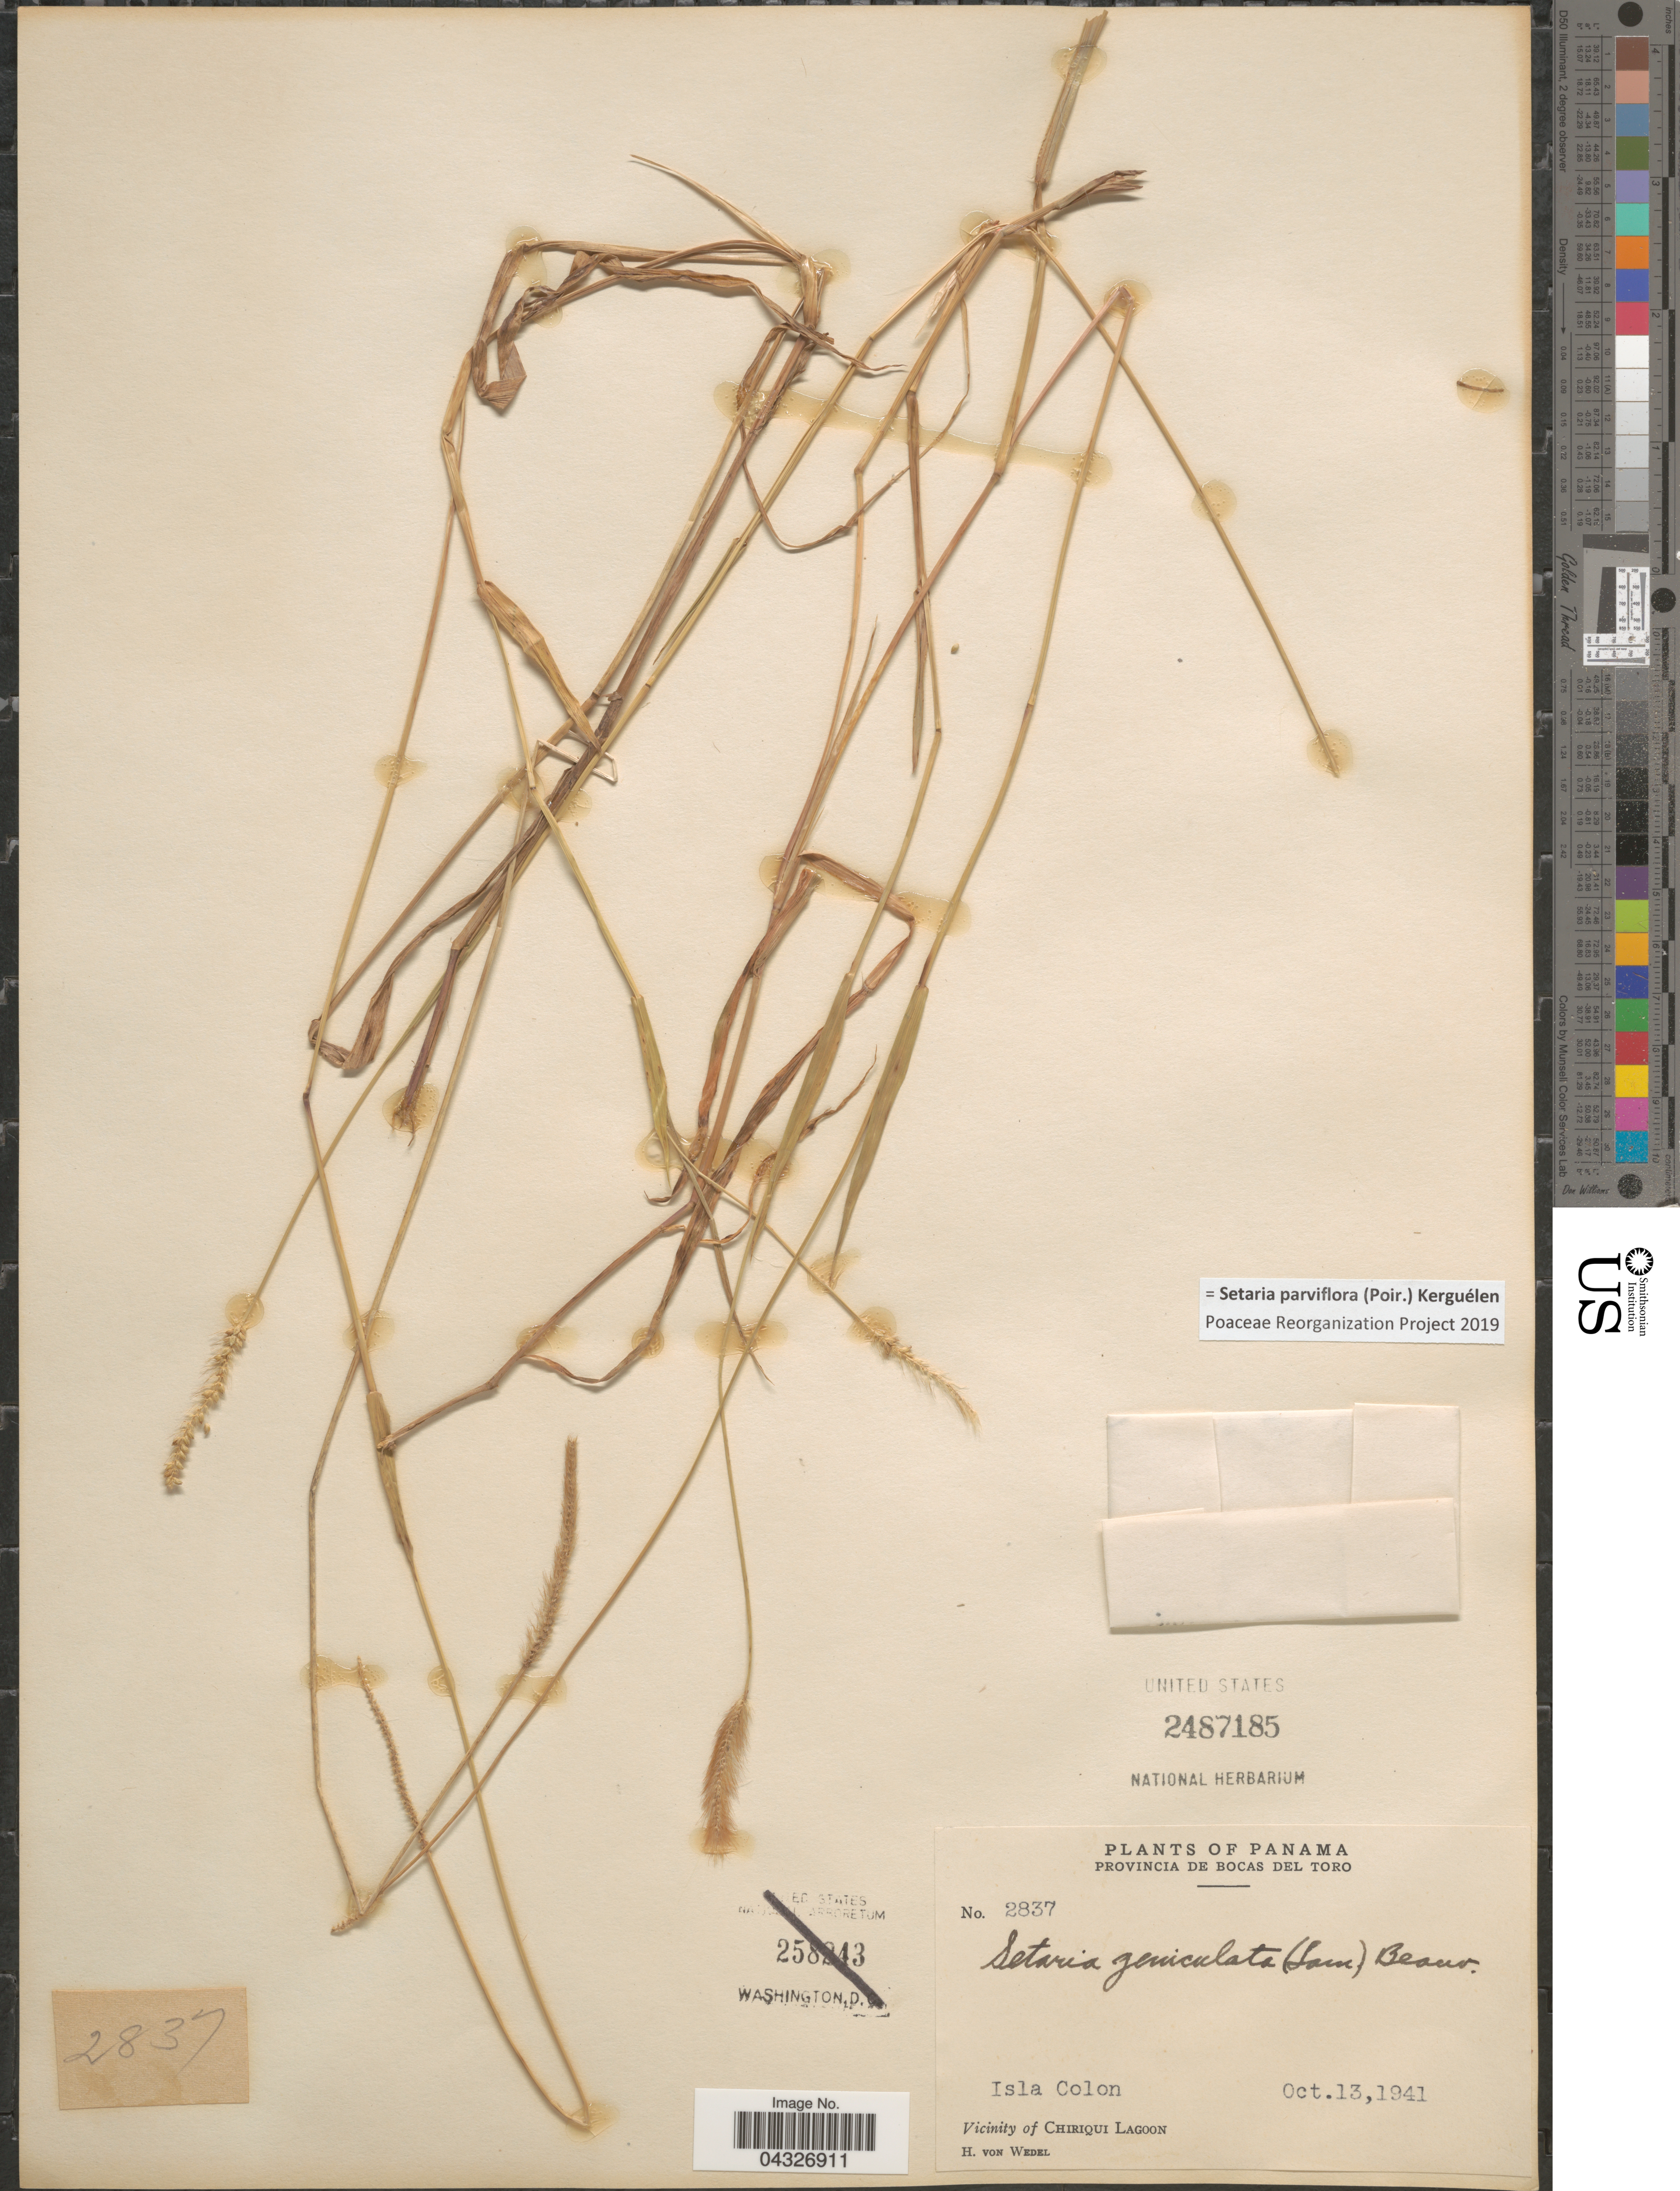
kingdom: Plantae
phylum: Tracheophyta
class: Liliopsida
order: Poales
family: Poaceae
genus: Setaria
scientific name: Setaria parviflora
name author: (Poir.) Kerguélen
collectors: H. von Wedel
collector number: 2837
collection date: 1941-10-13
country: Panama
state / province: Bocas del Toro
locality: Isla Colon. Vicinity of Chiriqui Lagoon.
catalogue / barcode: US 2487185